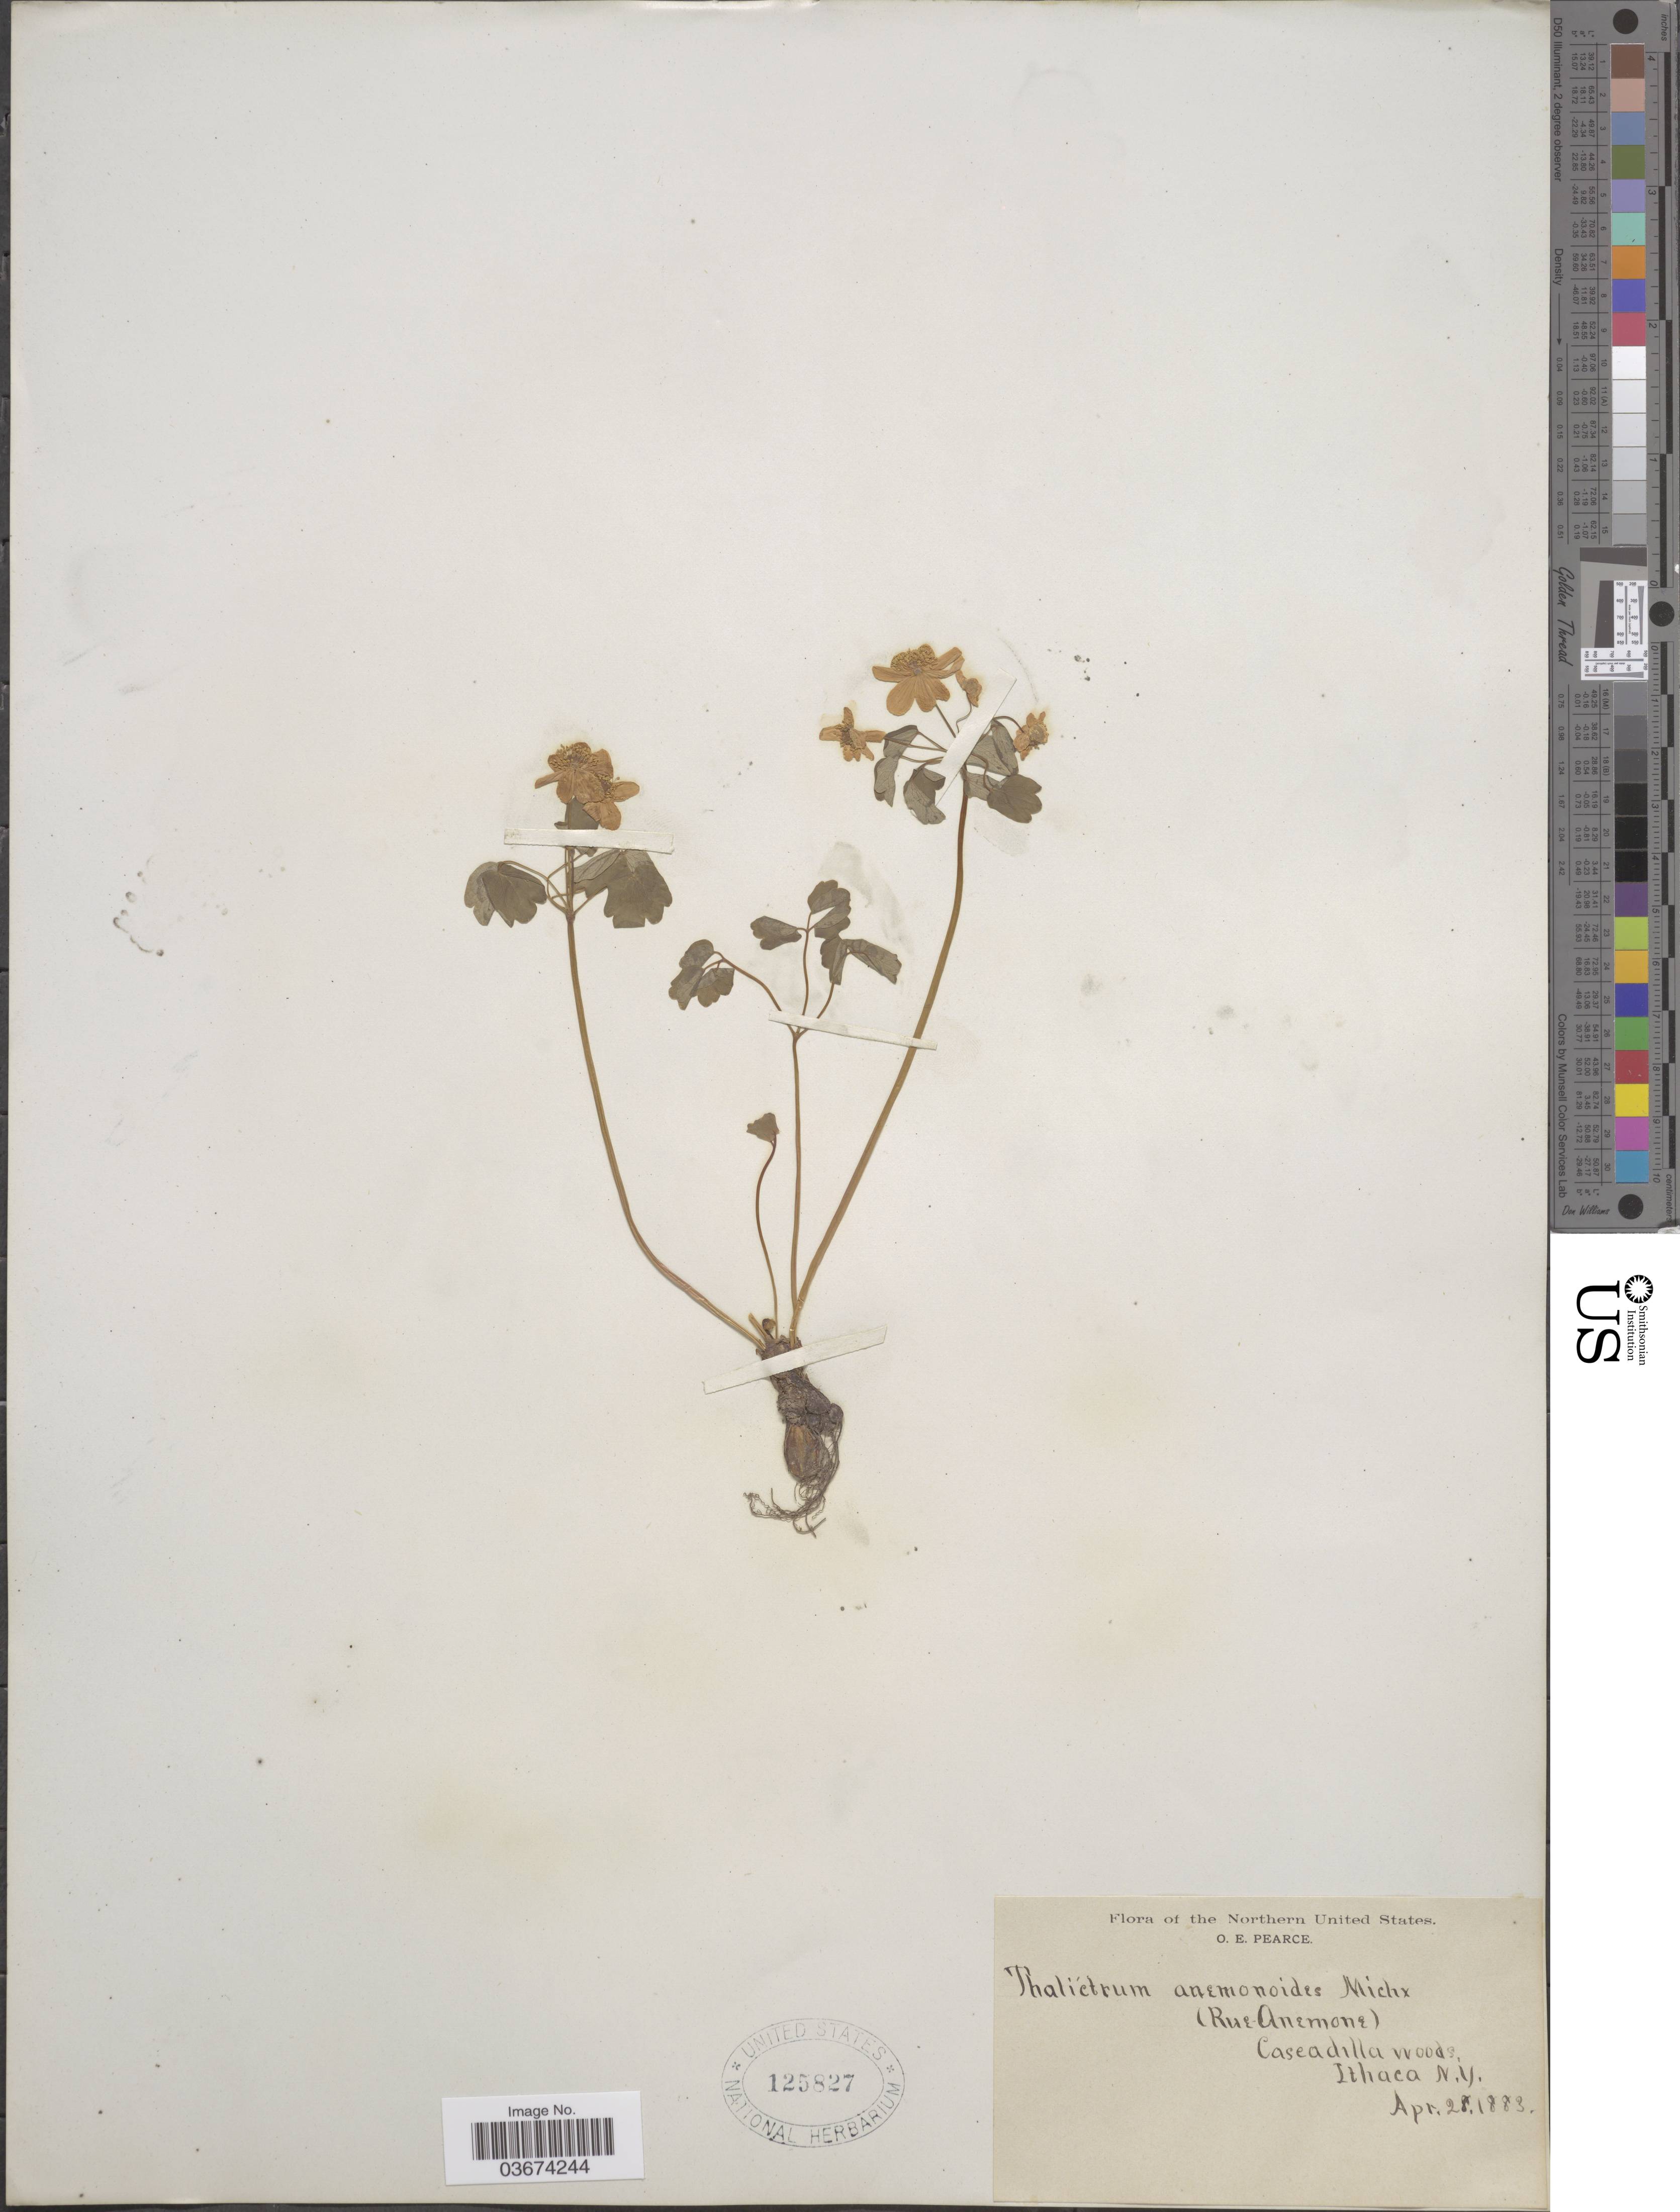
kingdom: Plantae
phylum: Tracheophyta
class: Magnoliopsida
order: Ranunculales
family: Ranunculaceae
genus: Thalictrum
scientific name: Thalictrum thalictroides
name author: (L.) A.J. Eames & B. Boivin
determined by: Strong, M. T., (US), Smithsonian Institution - National Museum of Natural History (UNITED STATES)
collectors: O. E. Pearce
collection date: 1883-04-28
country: United States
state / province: New York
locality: Northern United States. Ithaca.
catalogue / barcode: US 125827